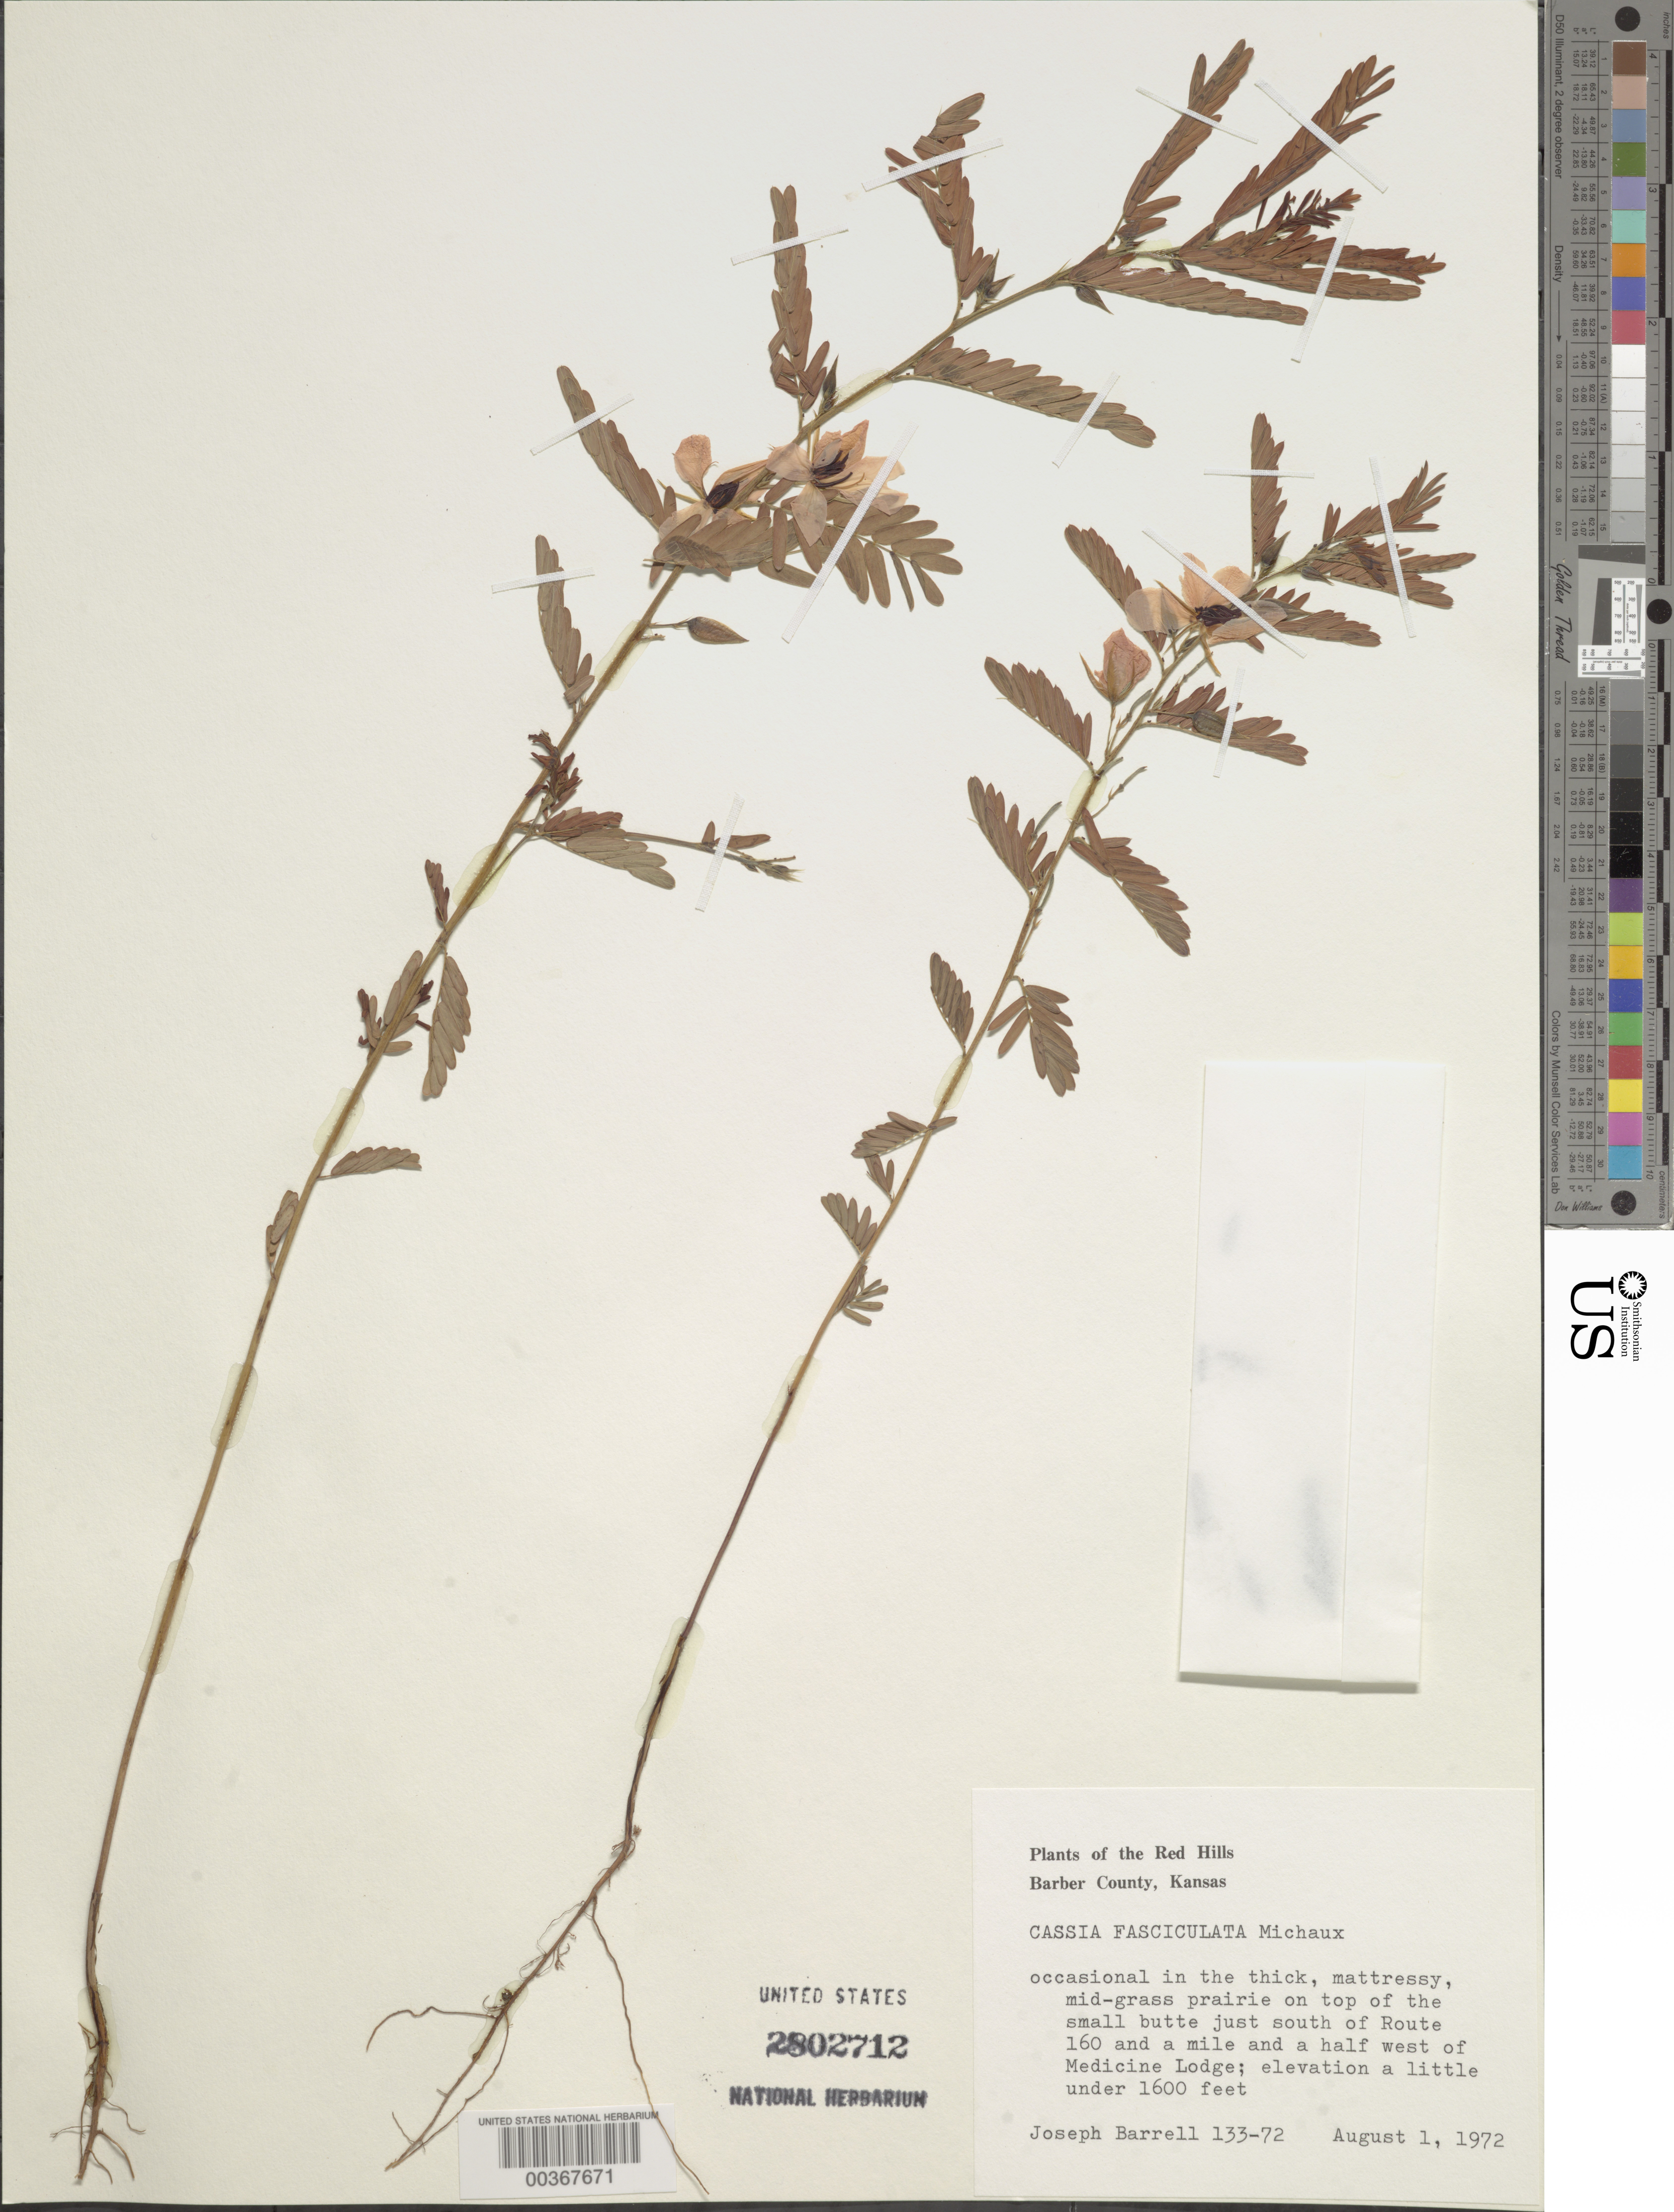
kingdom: Plantae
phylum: Tracheophyta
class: Magnoliopsida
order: Fabales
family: Fabaceae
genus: Chamaecrista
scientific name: Chamaecrista fasciculata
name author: (Michx.) Greene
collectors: J. Barrell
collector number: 133-73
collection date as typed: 01 Aug 1972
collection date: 1972-08-01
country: United States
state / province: Kansas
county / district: Barber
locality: On top of the small butte just s of route 160 and a half w of medicine lodge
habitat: In thick, mattressy, mid-grass prairie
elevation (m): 488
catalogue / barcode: US 2802712